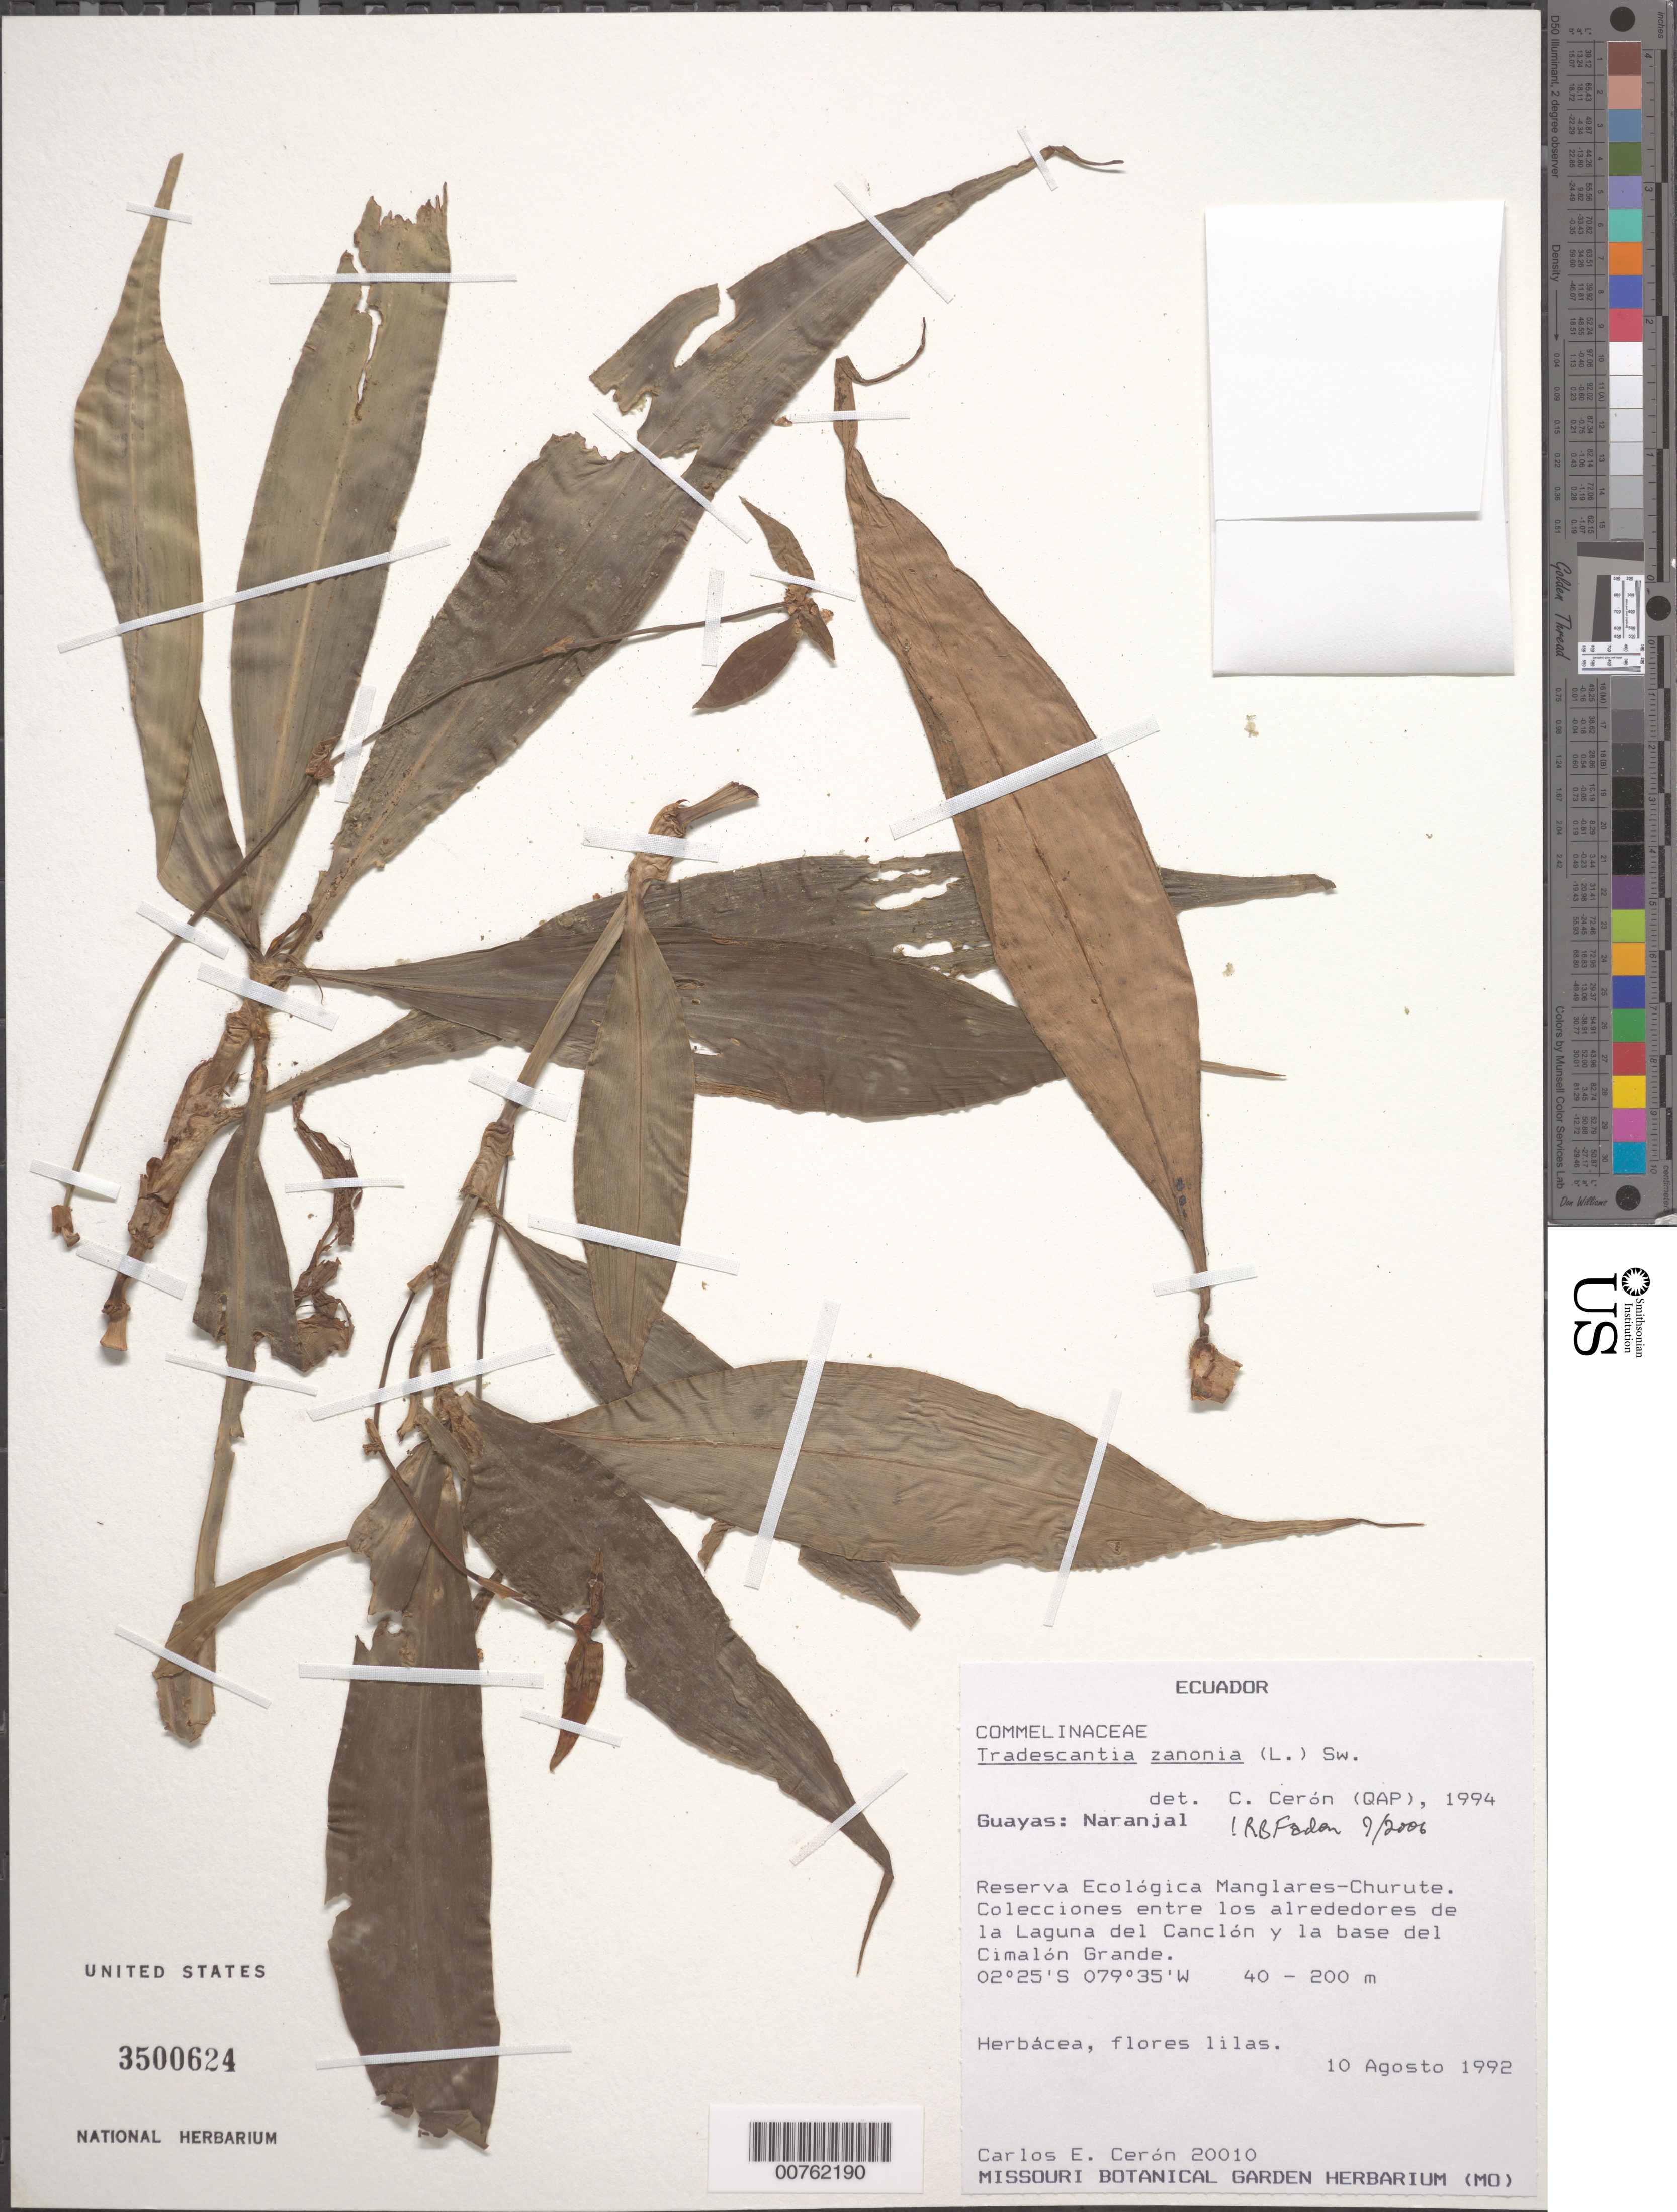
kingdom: Plantae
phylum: Tracheophyta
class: Liliopsida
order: Commelinales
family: Commelinaceae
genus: Tradescantia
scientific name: Tradescantia zanonia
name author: (L.) Sw.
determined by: Faden, Robert B., (US), Smithsonian Institution - National Museum of Natural History (UNITED STATES)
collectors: C. E. Cerón M.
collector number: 20010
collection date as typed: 10 Aug 1992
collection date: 1992-08-10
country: Ecuador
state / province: Guayas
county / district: Naranjal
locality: Reserva Ecologica Manglares-Churute. Colecciones entre los Alrededores de la Laguna del Canclon y la base del Cimalon Grande.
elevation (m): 40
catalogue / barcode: US 3500624